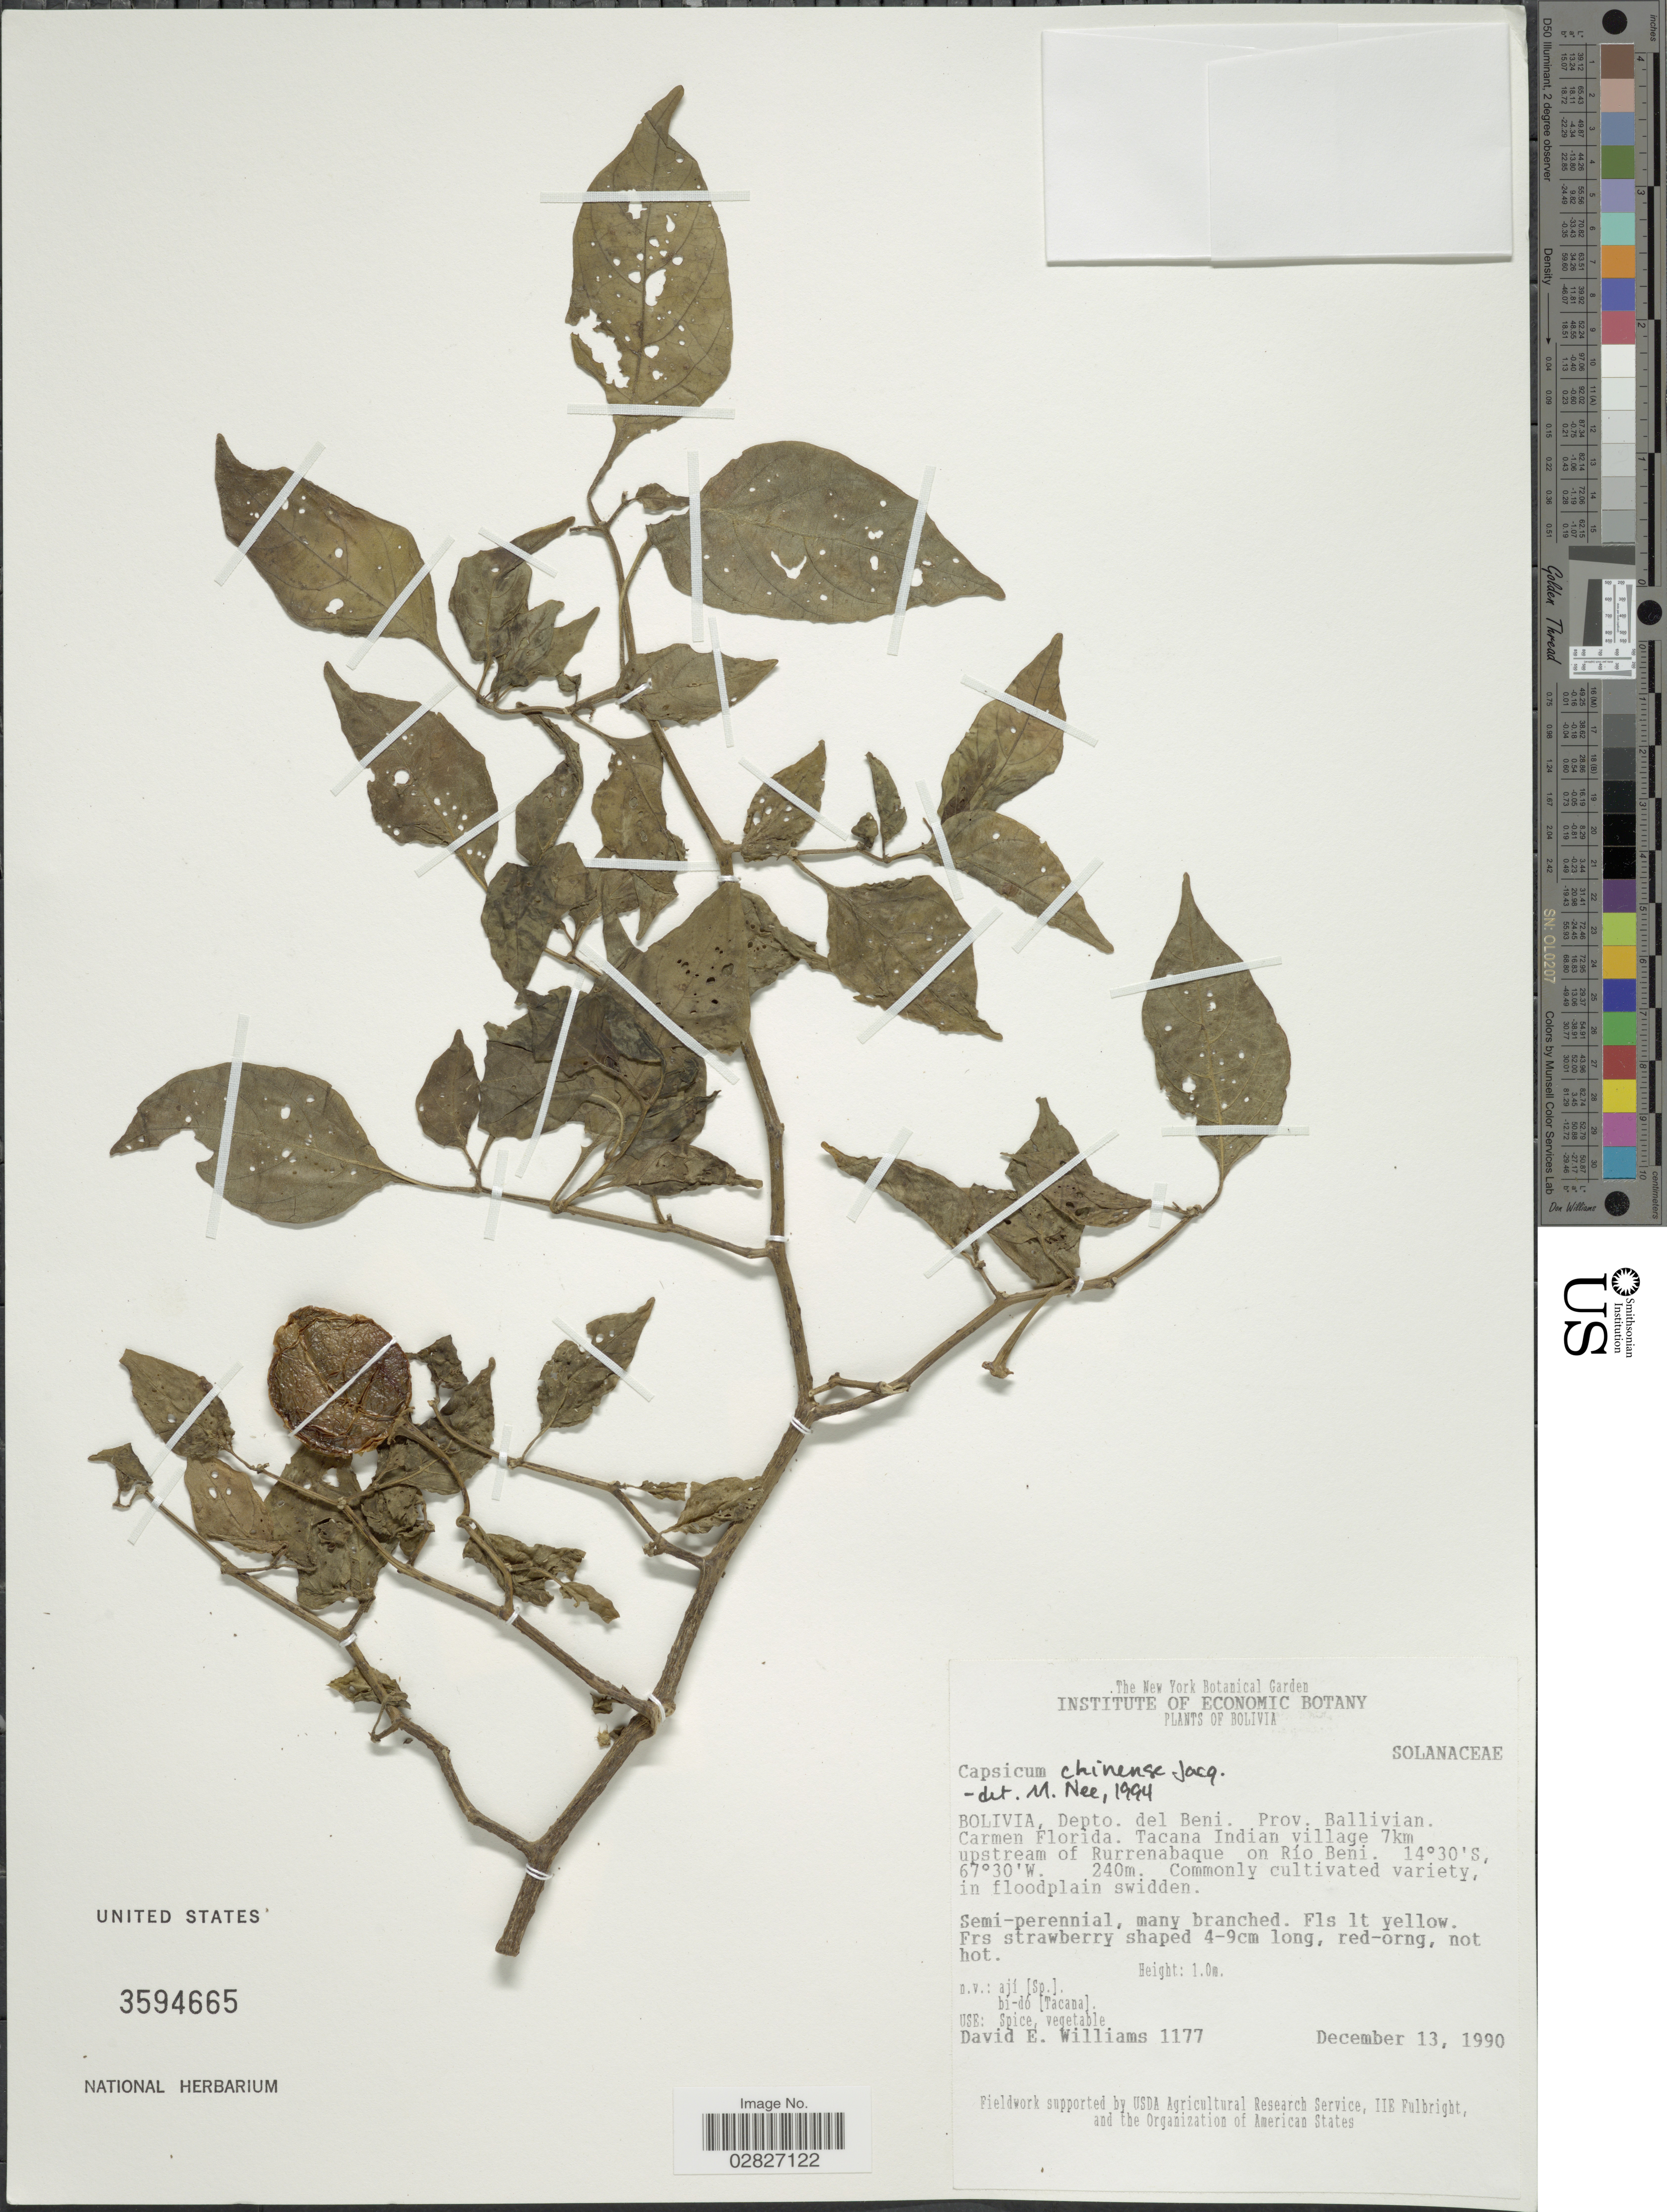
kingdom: Plantae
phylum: Tracheophyta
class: Magnoliopsida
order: Solanales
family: Solanaceae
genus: Capsicum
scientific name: Capsicum chinense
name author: Jacq.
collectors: D. E. Williams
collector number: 1177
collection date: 1990-12-13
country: Bolivia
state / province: Beni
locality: Depto. del Beni, Prov. Ballivian, Carmen Florida, Tacana Indian village 7km upstream of Rurrenabaque on Río Beni.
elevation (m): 240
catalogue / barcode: US 3594665